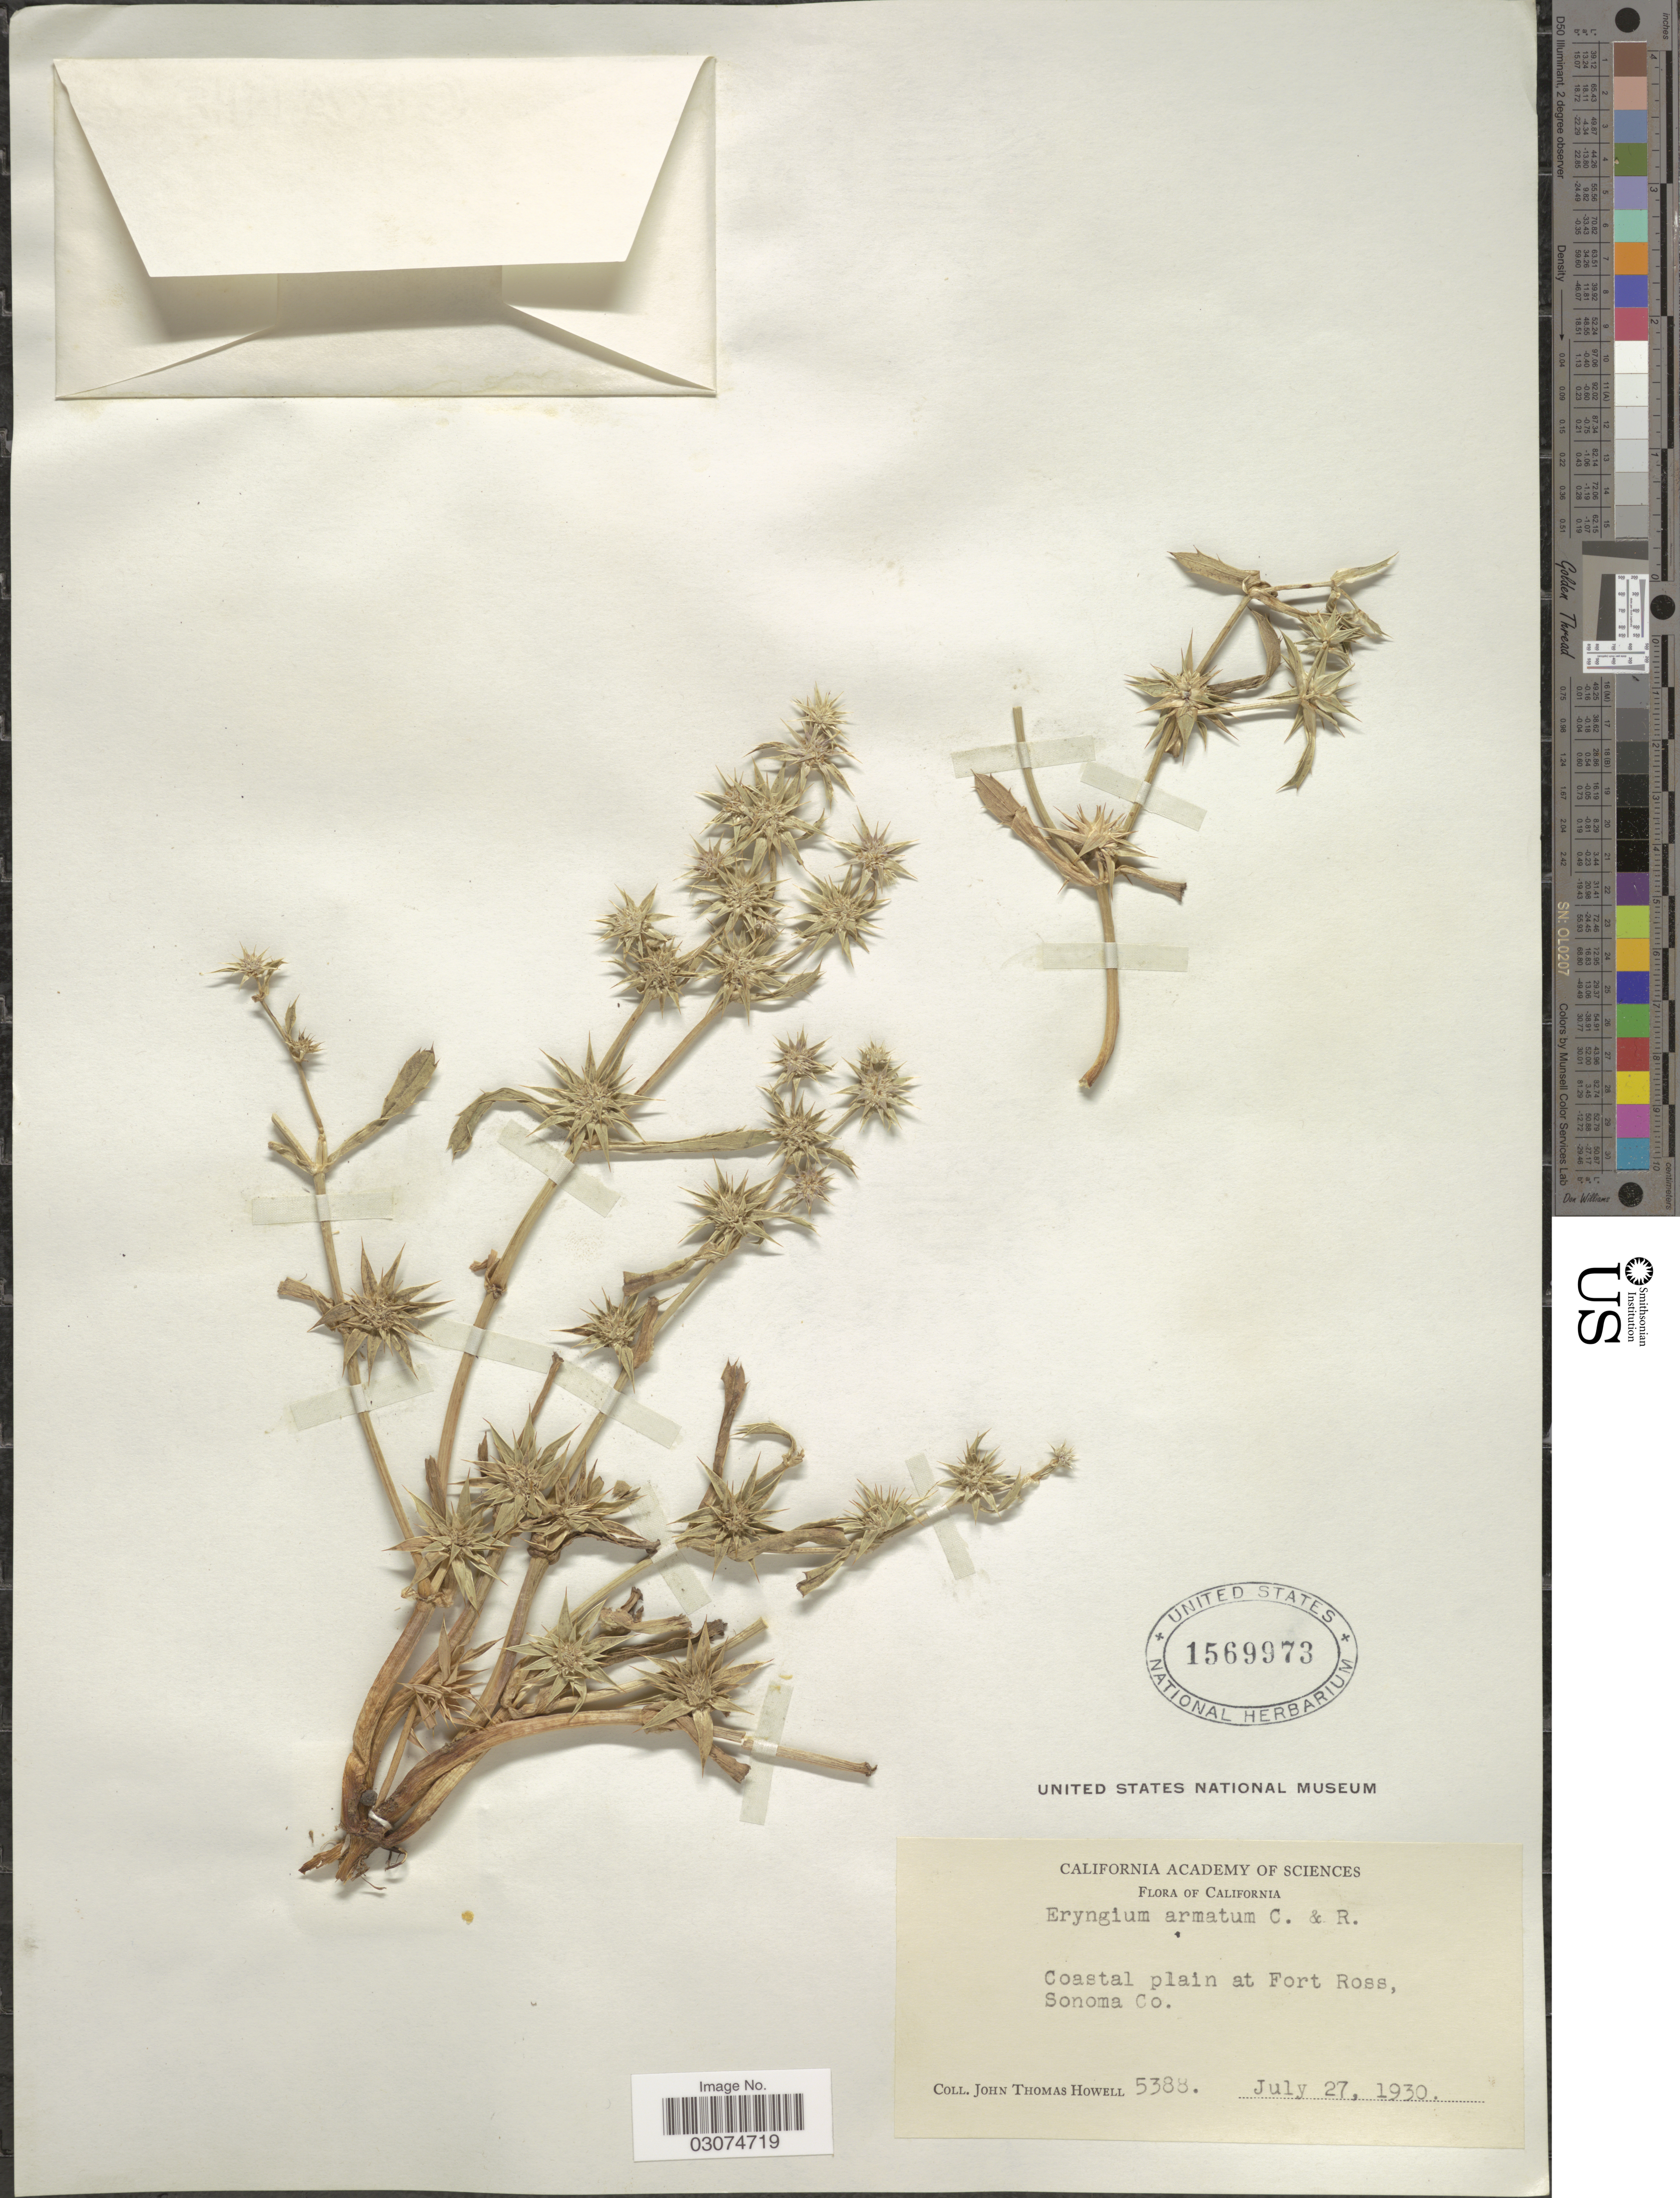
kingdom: Plantae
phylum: Tracheophyta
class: Magnoliopsida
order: Apiales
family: Apiaceae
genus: Eryngium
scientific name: Eryngium armatum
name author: (S. Watson) J.M. Coult. & Rose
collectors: J. T. Howell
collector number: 5388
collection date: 1930-07-27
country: United States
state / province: California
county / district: Sonoma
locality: Coastal plain at Fort Ross, Sonoma Co.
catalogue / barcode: US 1569973